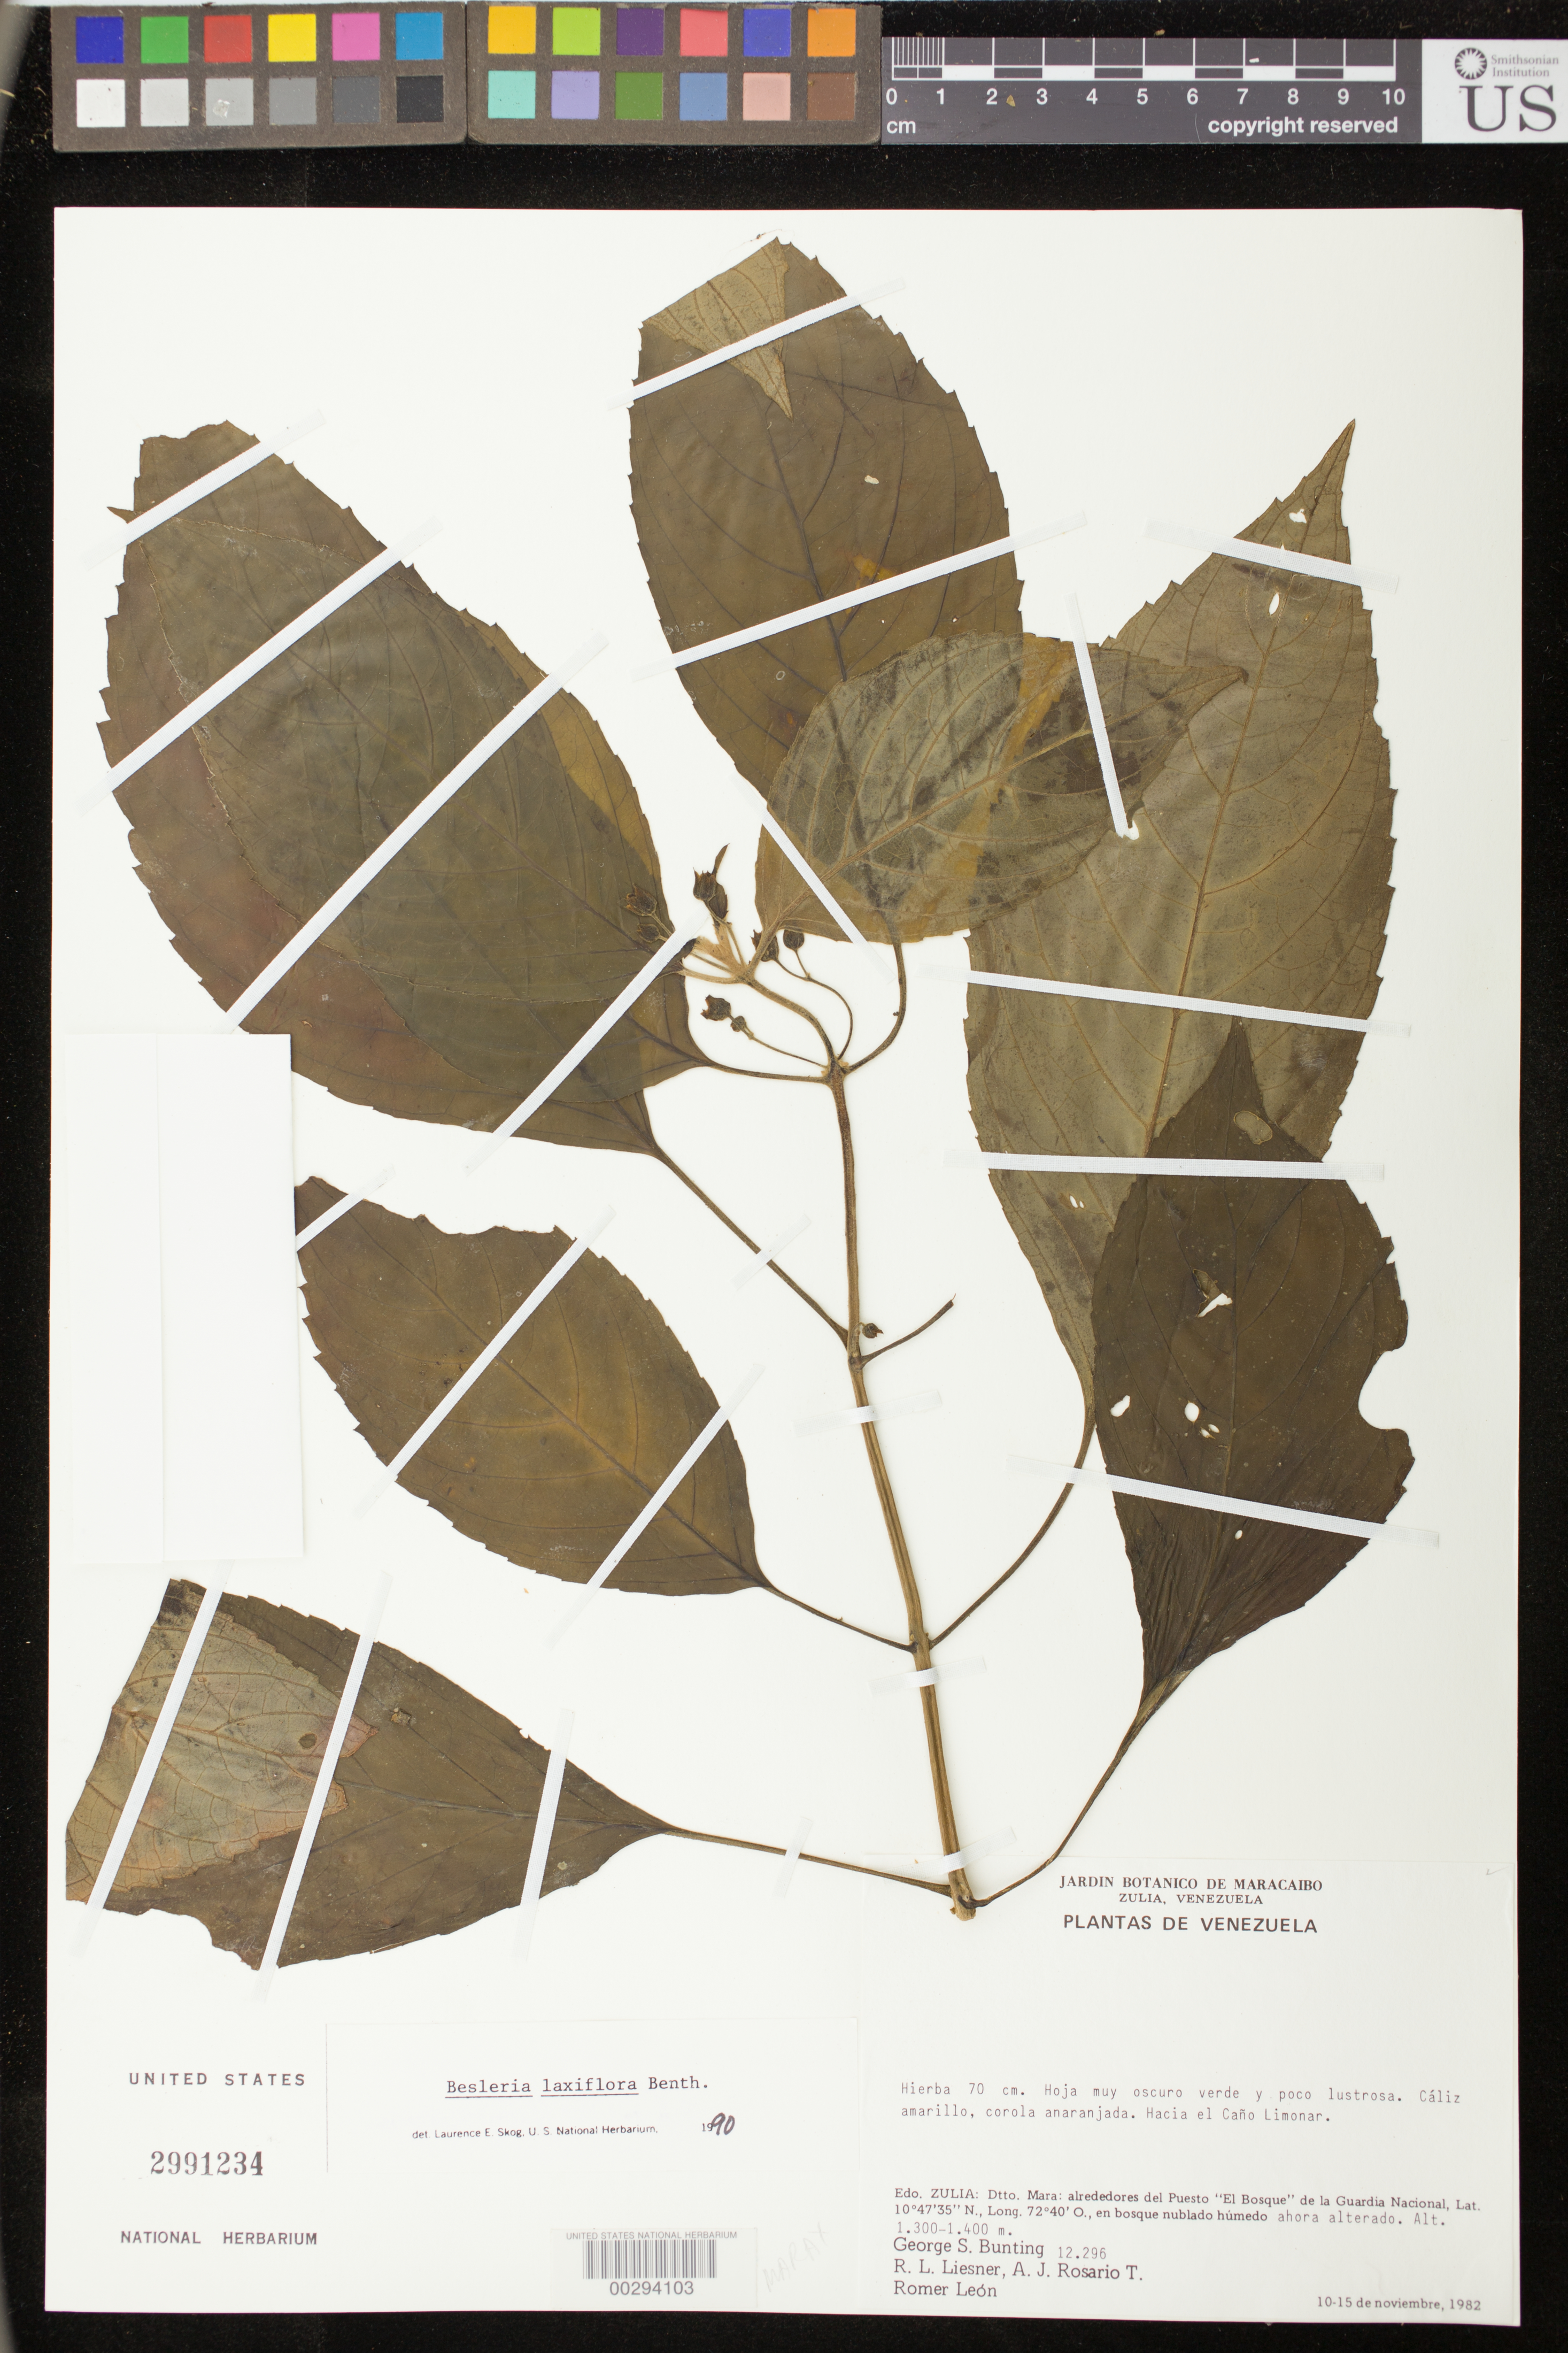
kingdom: Plantae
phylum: Tracheophyta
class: Magnoliopsida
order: Lamiales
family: Gesneriaceae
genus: Besleria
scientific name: Besleria laxiflora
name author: Benth.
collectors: G. S. Bunting, R. L. Liesner, A. Rosario T. & R. A. León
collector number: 12296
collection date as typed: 10-15 Nov 1982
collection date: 1982-11-10/1982-11-15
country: Venezuela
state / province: Zulia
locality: Dist. Mara, environs of Puesto "El Bosque" de la Guardia Nacional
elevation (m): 1300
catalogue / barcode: US 2991234